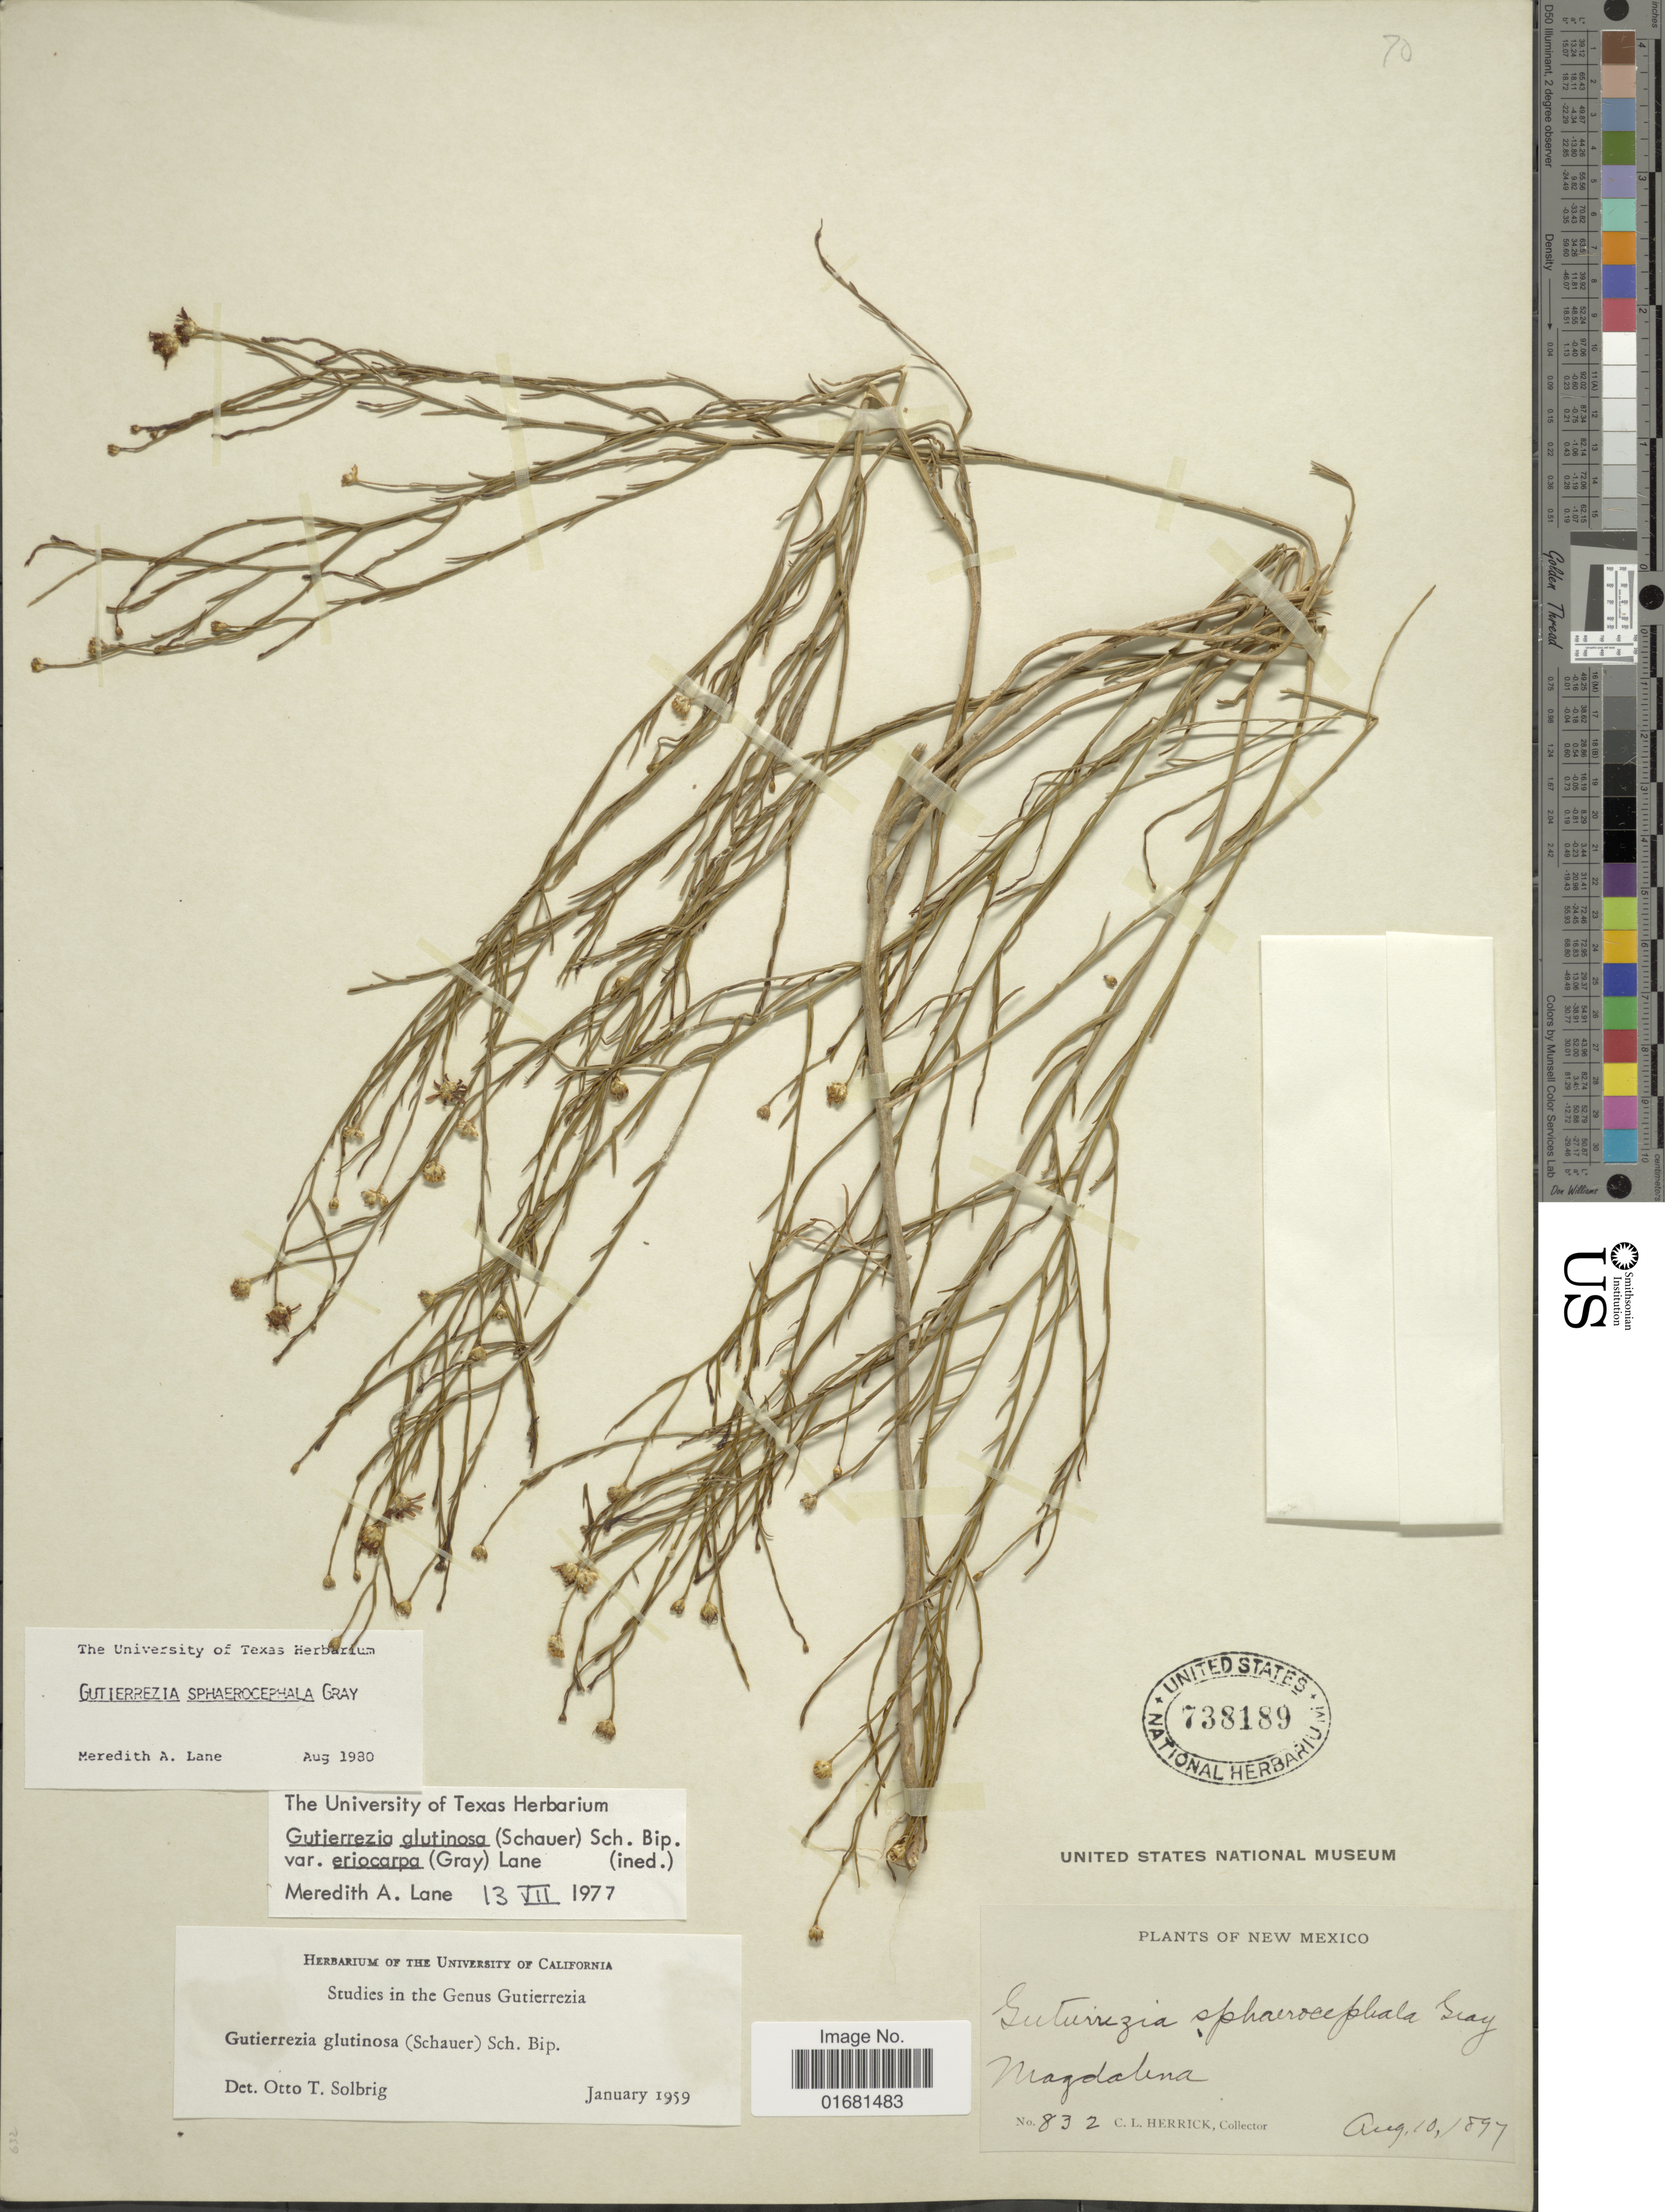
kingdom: Plantae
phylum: Tracheophyta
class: Magnoliopsida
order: Asterales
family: Asteraceae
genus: Gutierrezia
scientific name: Gutierrezia sphaerocephala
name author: A. Gray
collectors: C. Herrick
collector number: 832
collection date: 1897-08-10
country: United States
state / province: New Mexico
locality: Magdalena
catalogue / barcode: US 738189